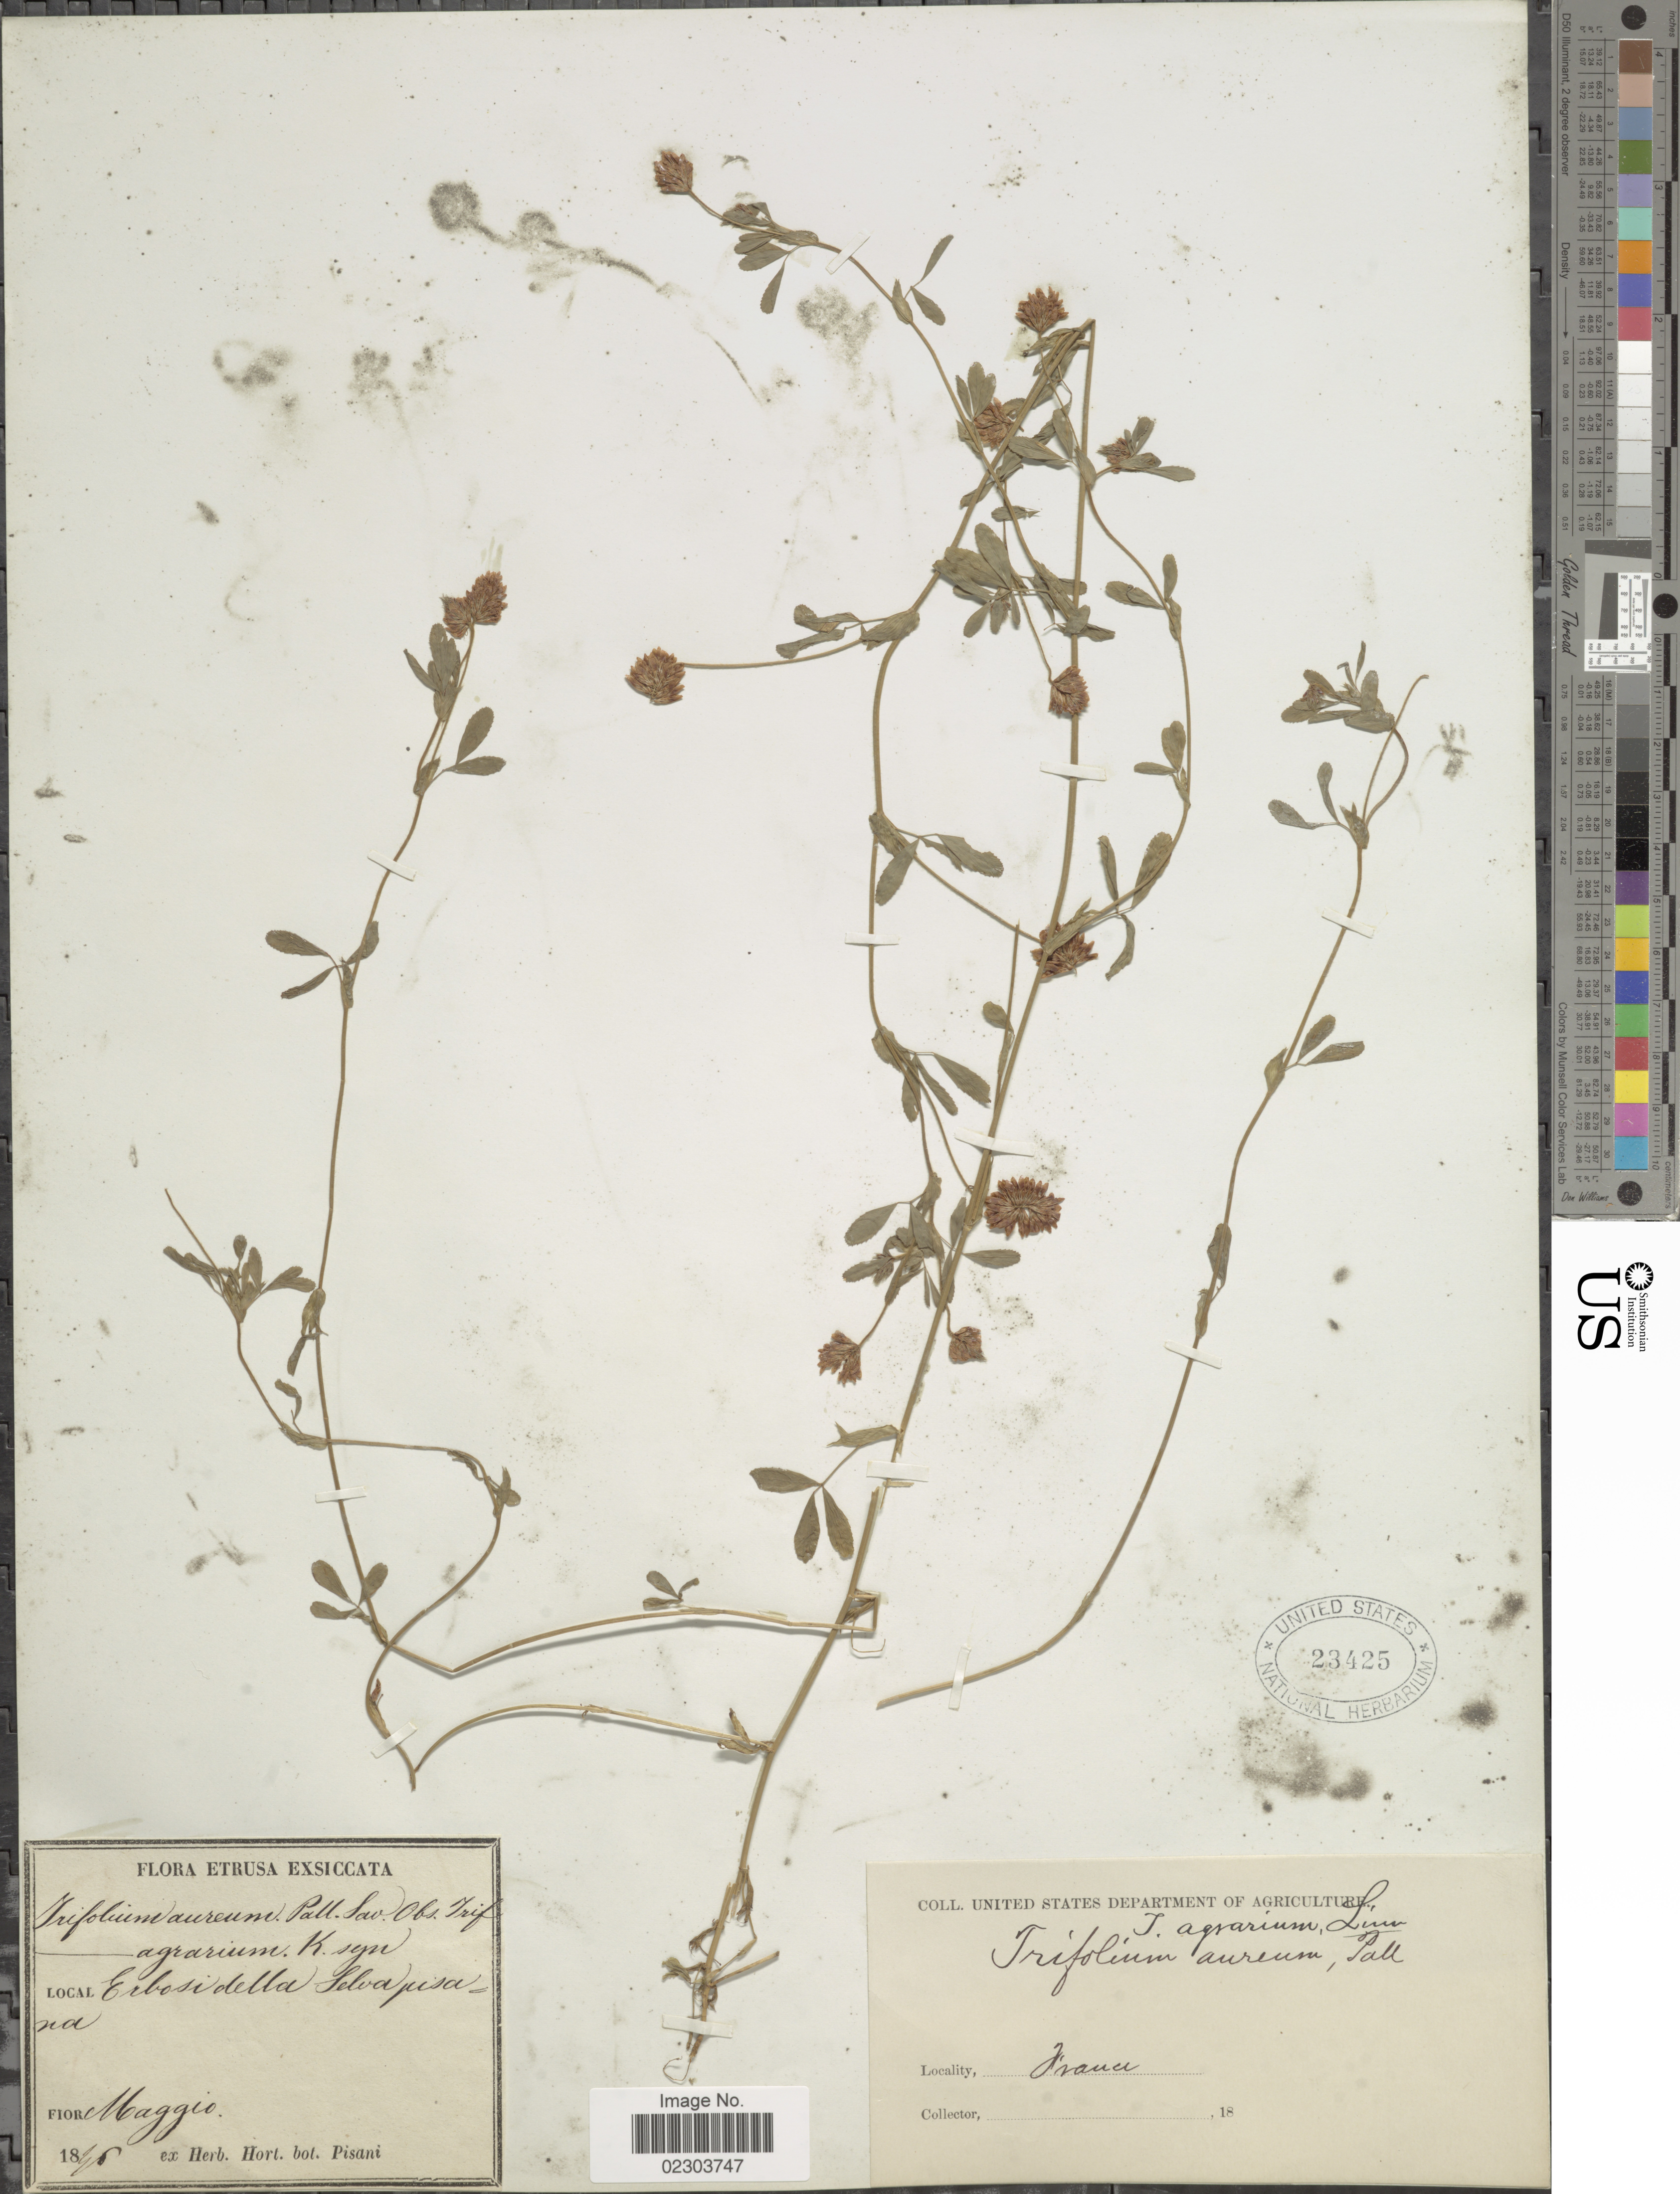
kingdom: Plantae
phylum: Tracheophyta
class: Magnoliopsida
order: Fabales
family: Fabaceae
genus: Trifolium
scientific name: Trifolium agrarium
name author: L.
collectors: ex herb. Hort. Bot. Pisani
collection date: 1845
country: France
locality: Estrusa Exsiccaata, Maggio, Erbosidella Selva pisna [interpreted]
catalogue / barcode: US 23425